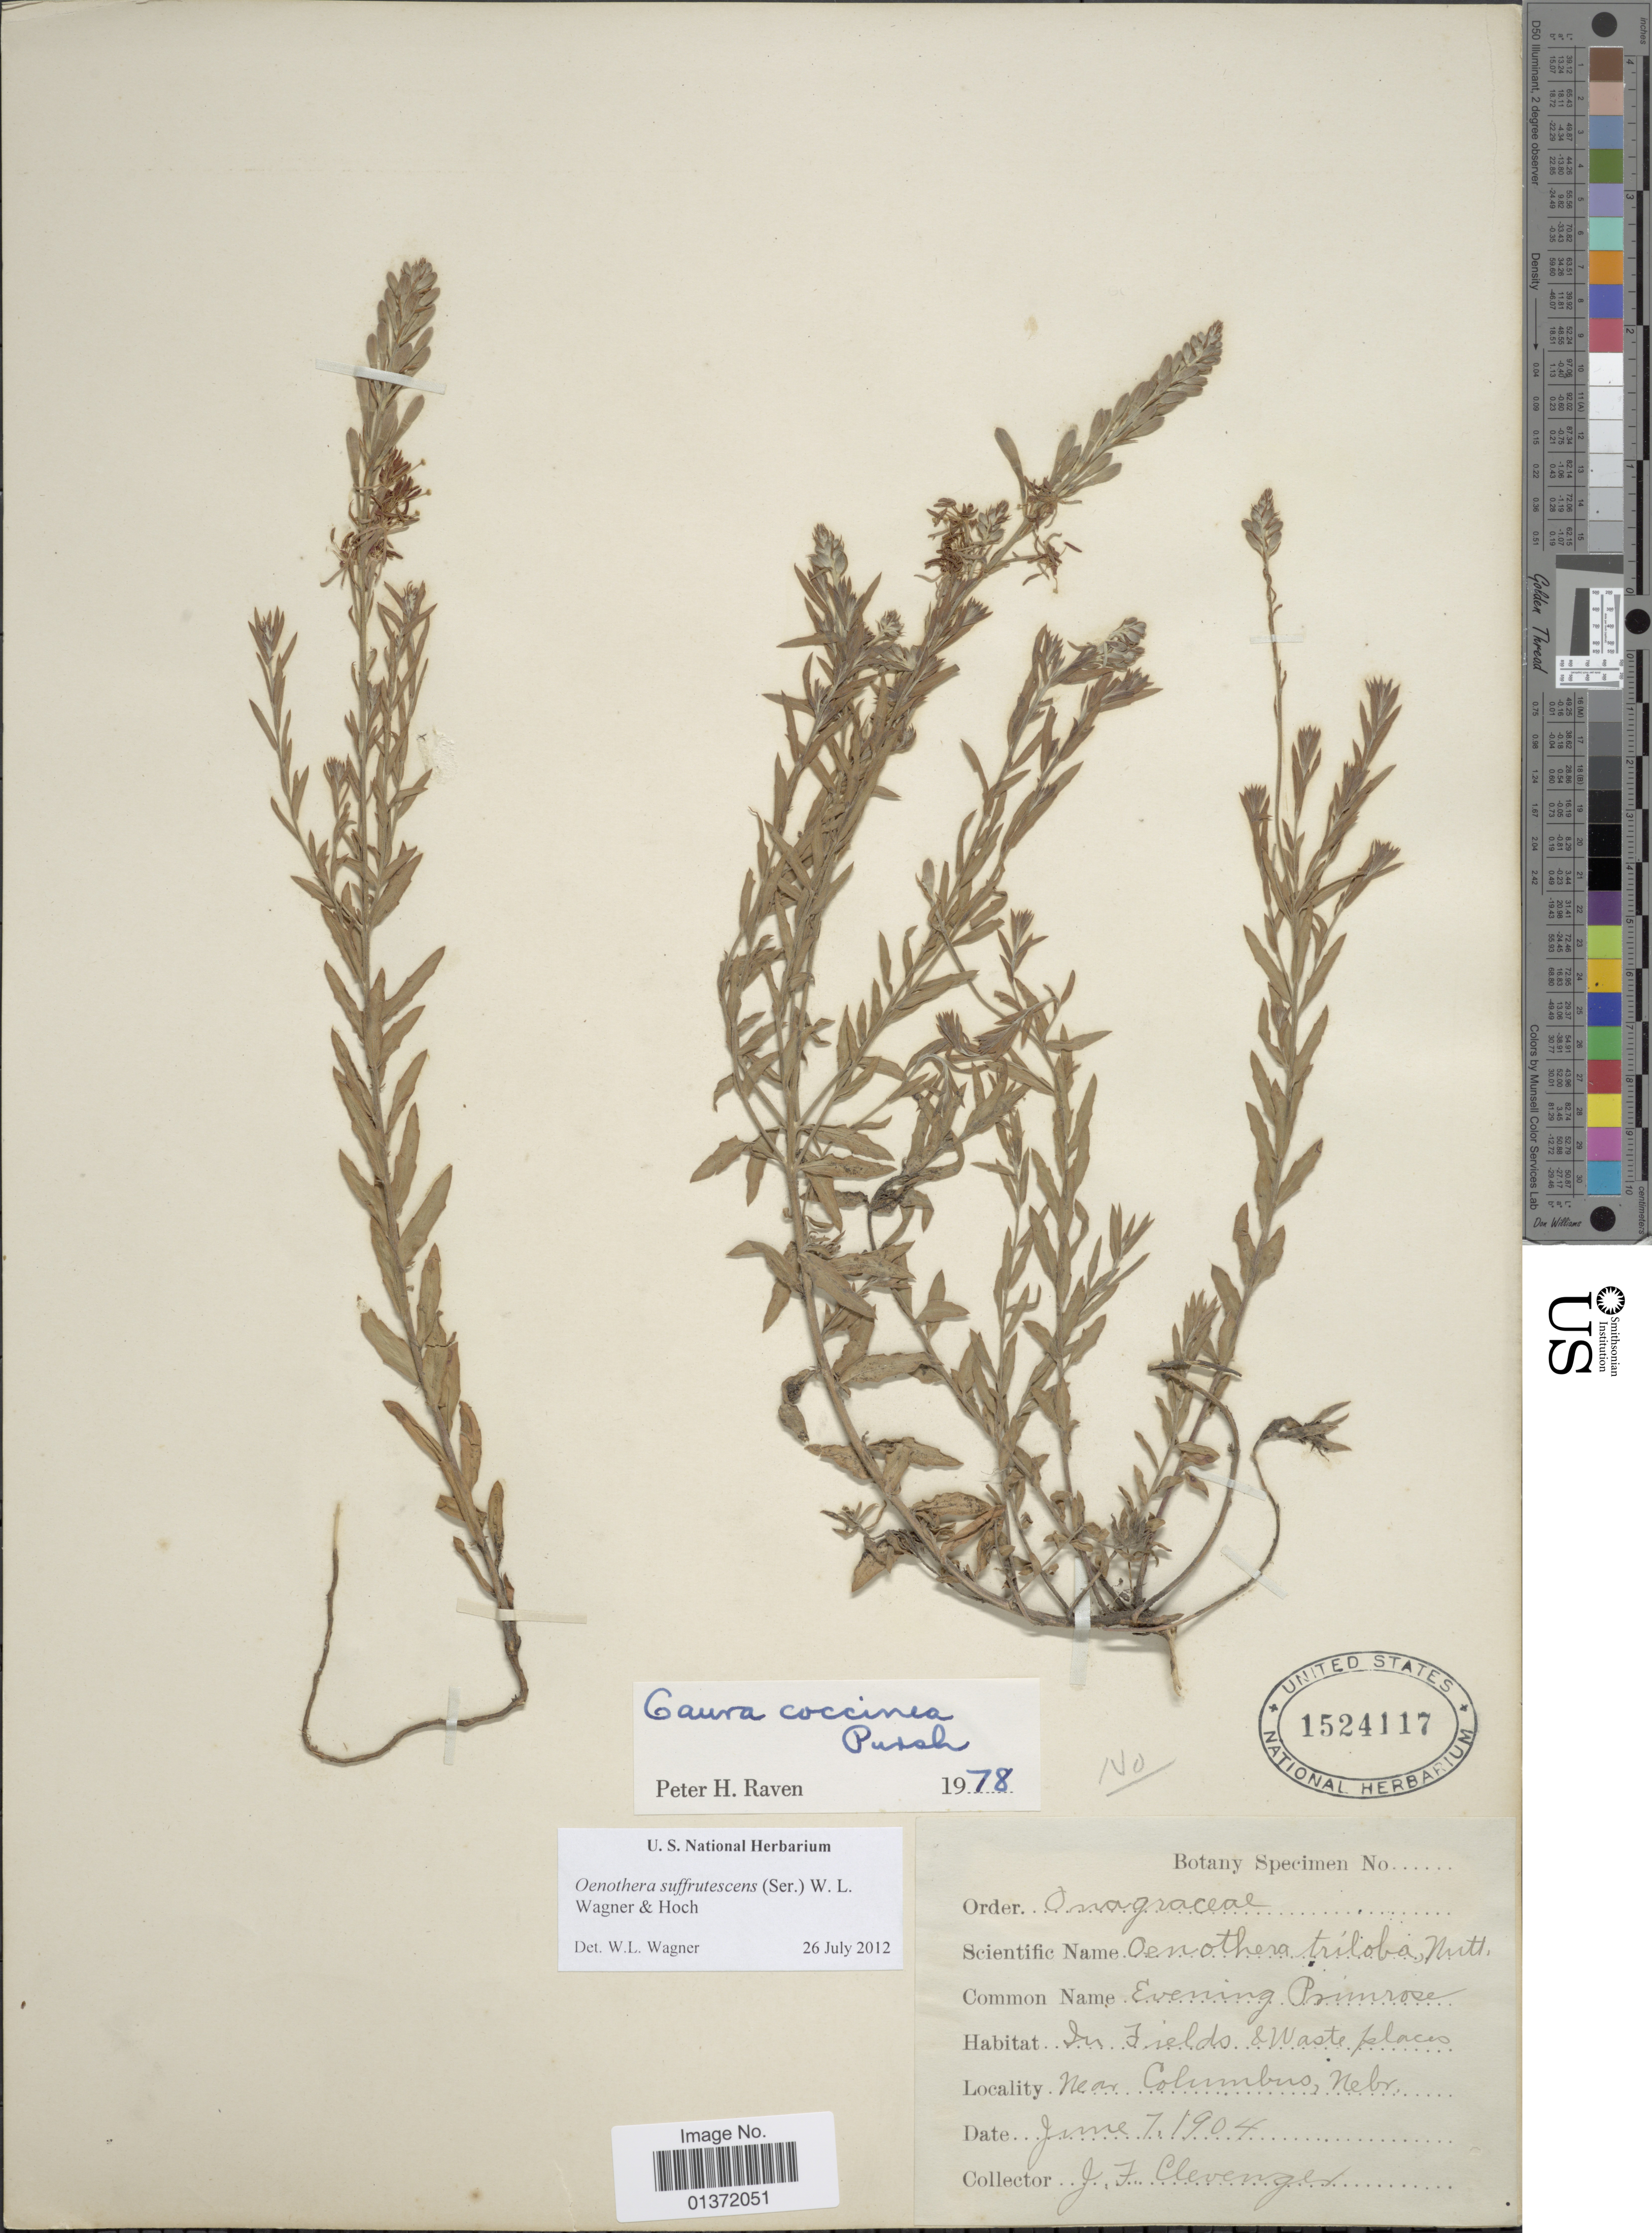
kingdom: Plantae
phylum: Tracheophyta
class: Magnoliopsida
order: Myrtales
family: Onagraceae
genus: Oenothera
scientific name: Oenothera suffrutescens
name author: (Ser.) W.L. Wagner & Hoch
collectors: J. F. Clevenger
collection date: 1904-06-07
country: United States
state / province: Nebraska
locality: Near Columbus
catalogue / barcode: US 1524117